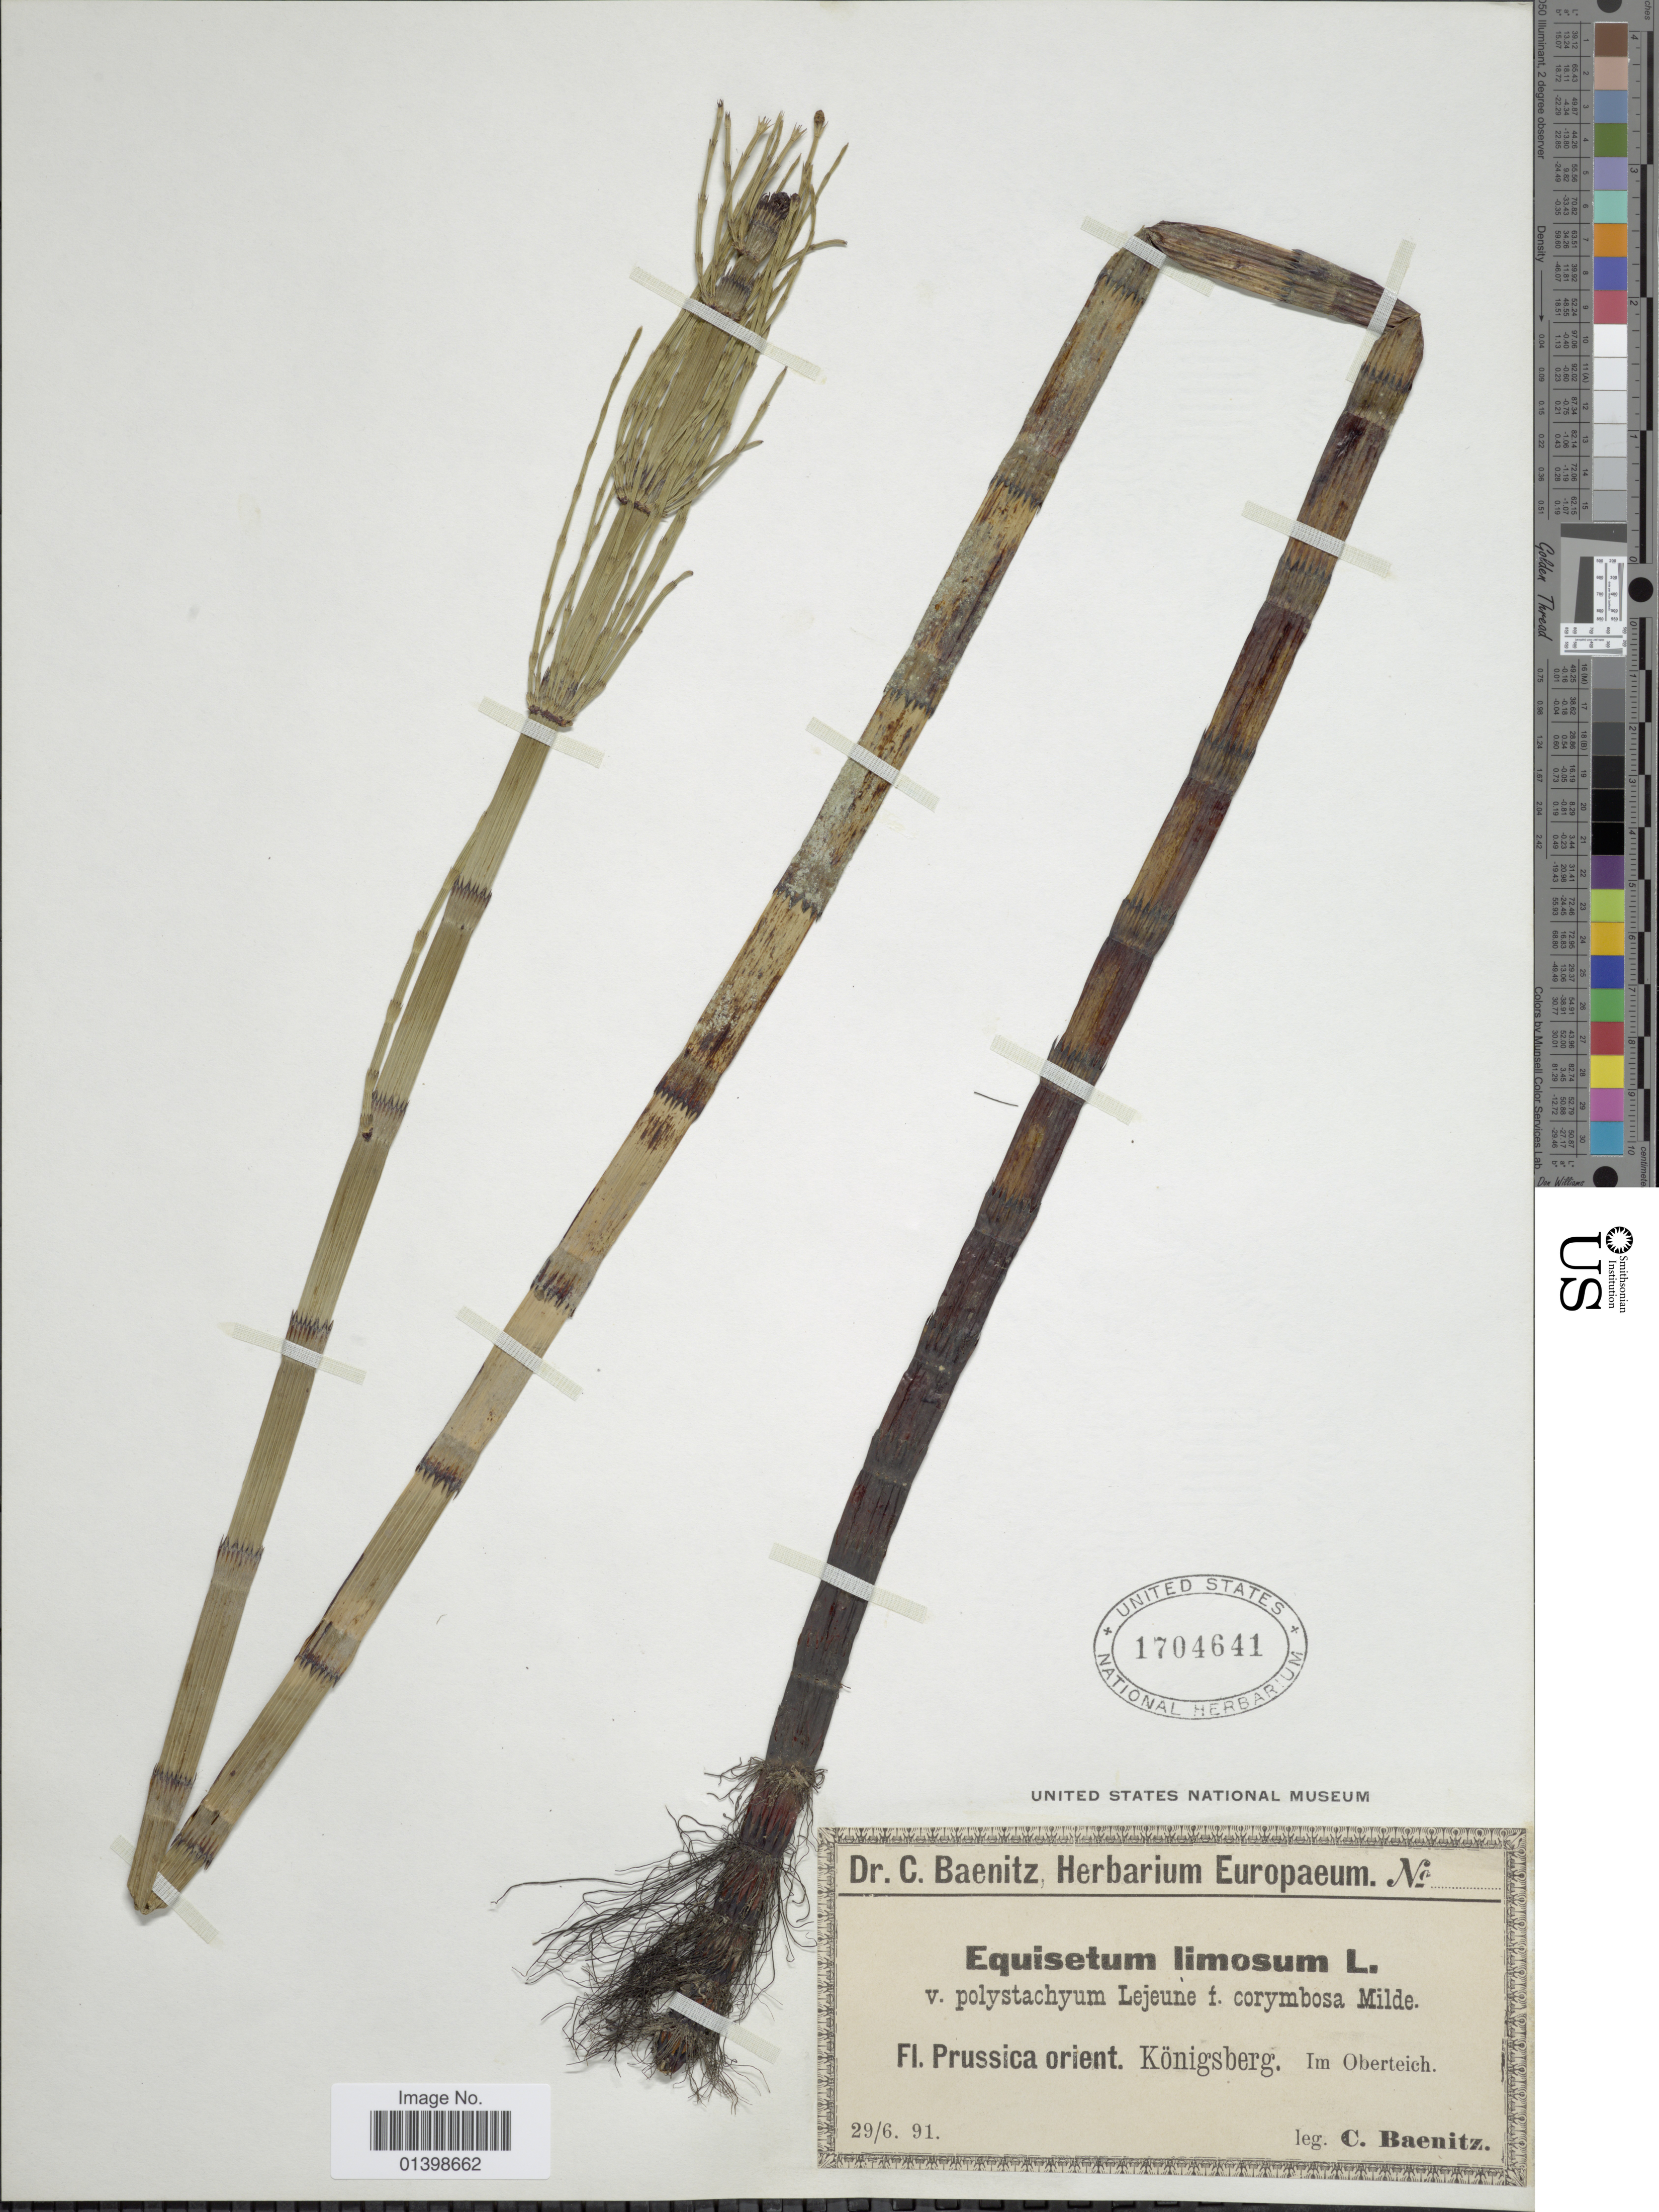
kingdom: Plantae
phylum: Tracheophyta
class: Polypodiopsida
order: Equisetales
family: Equisetaceae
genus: Equisetum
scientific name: Equisetum fluviatile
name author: L.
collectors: C. G. Baenitz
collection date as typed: Transcribed d/m/y: 29/6/91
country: Russian Federation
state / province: Kaliningrad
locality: Prussica orient. Königsberg. Im Oberteich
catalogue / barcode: US 1704641